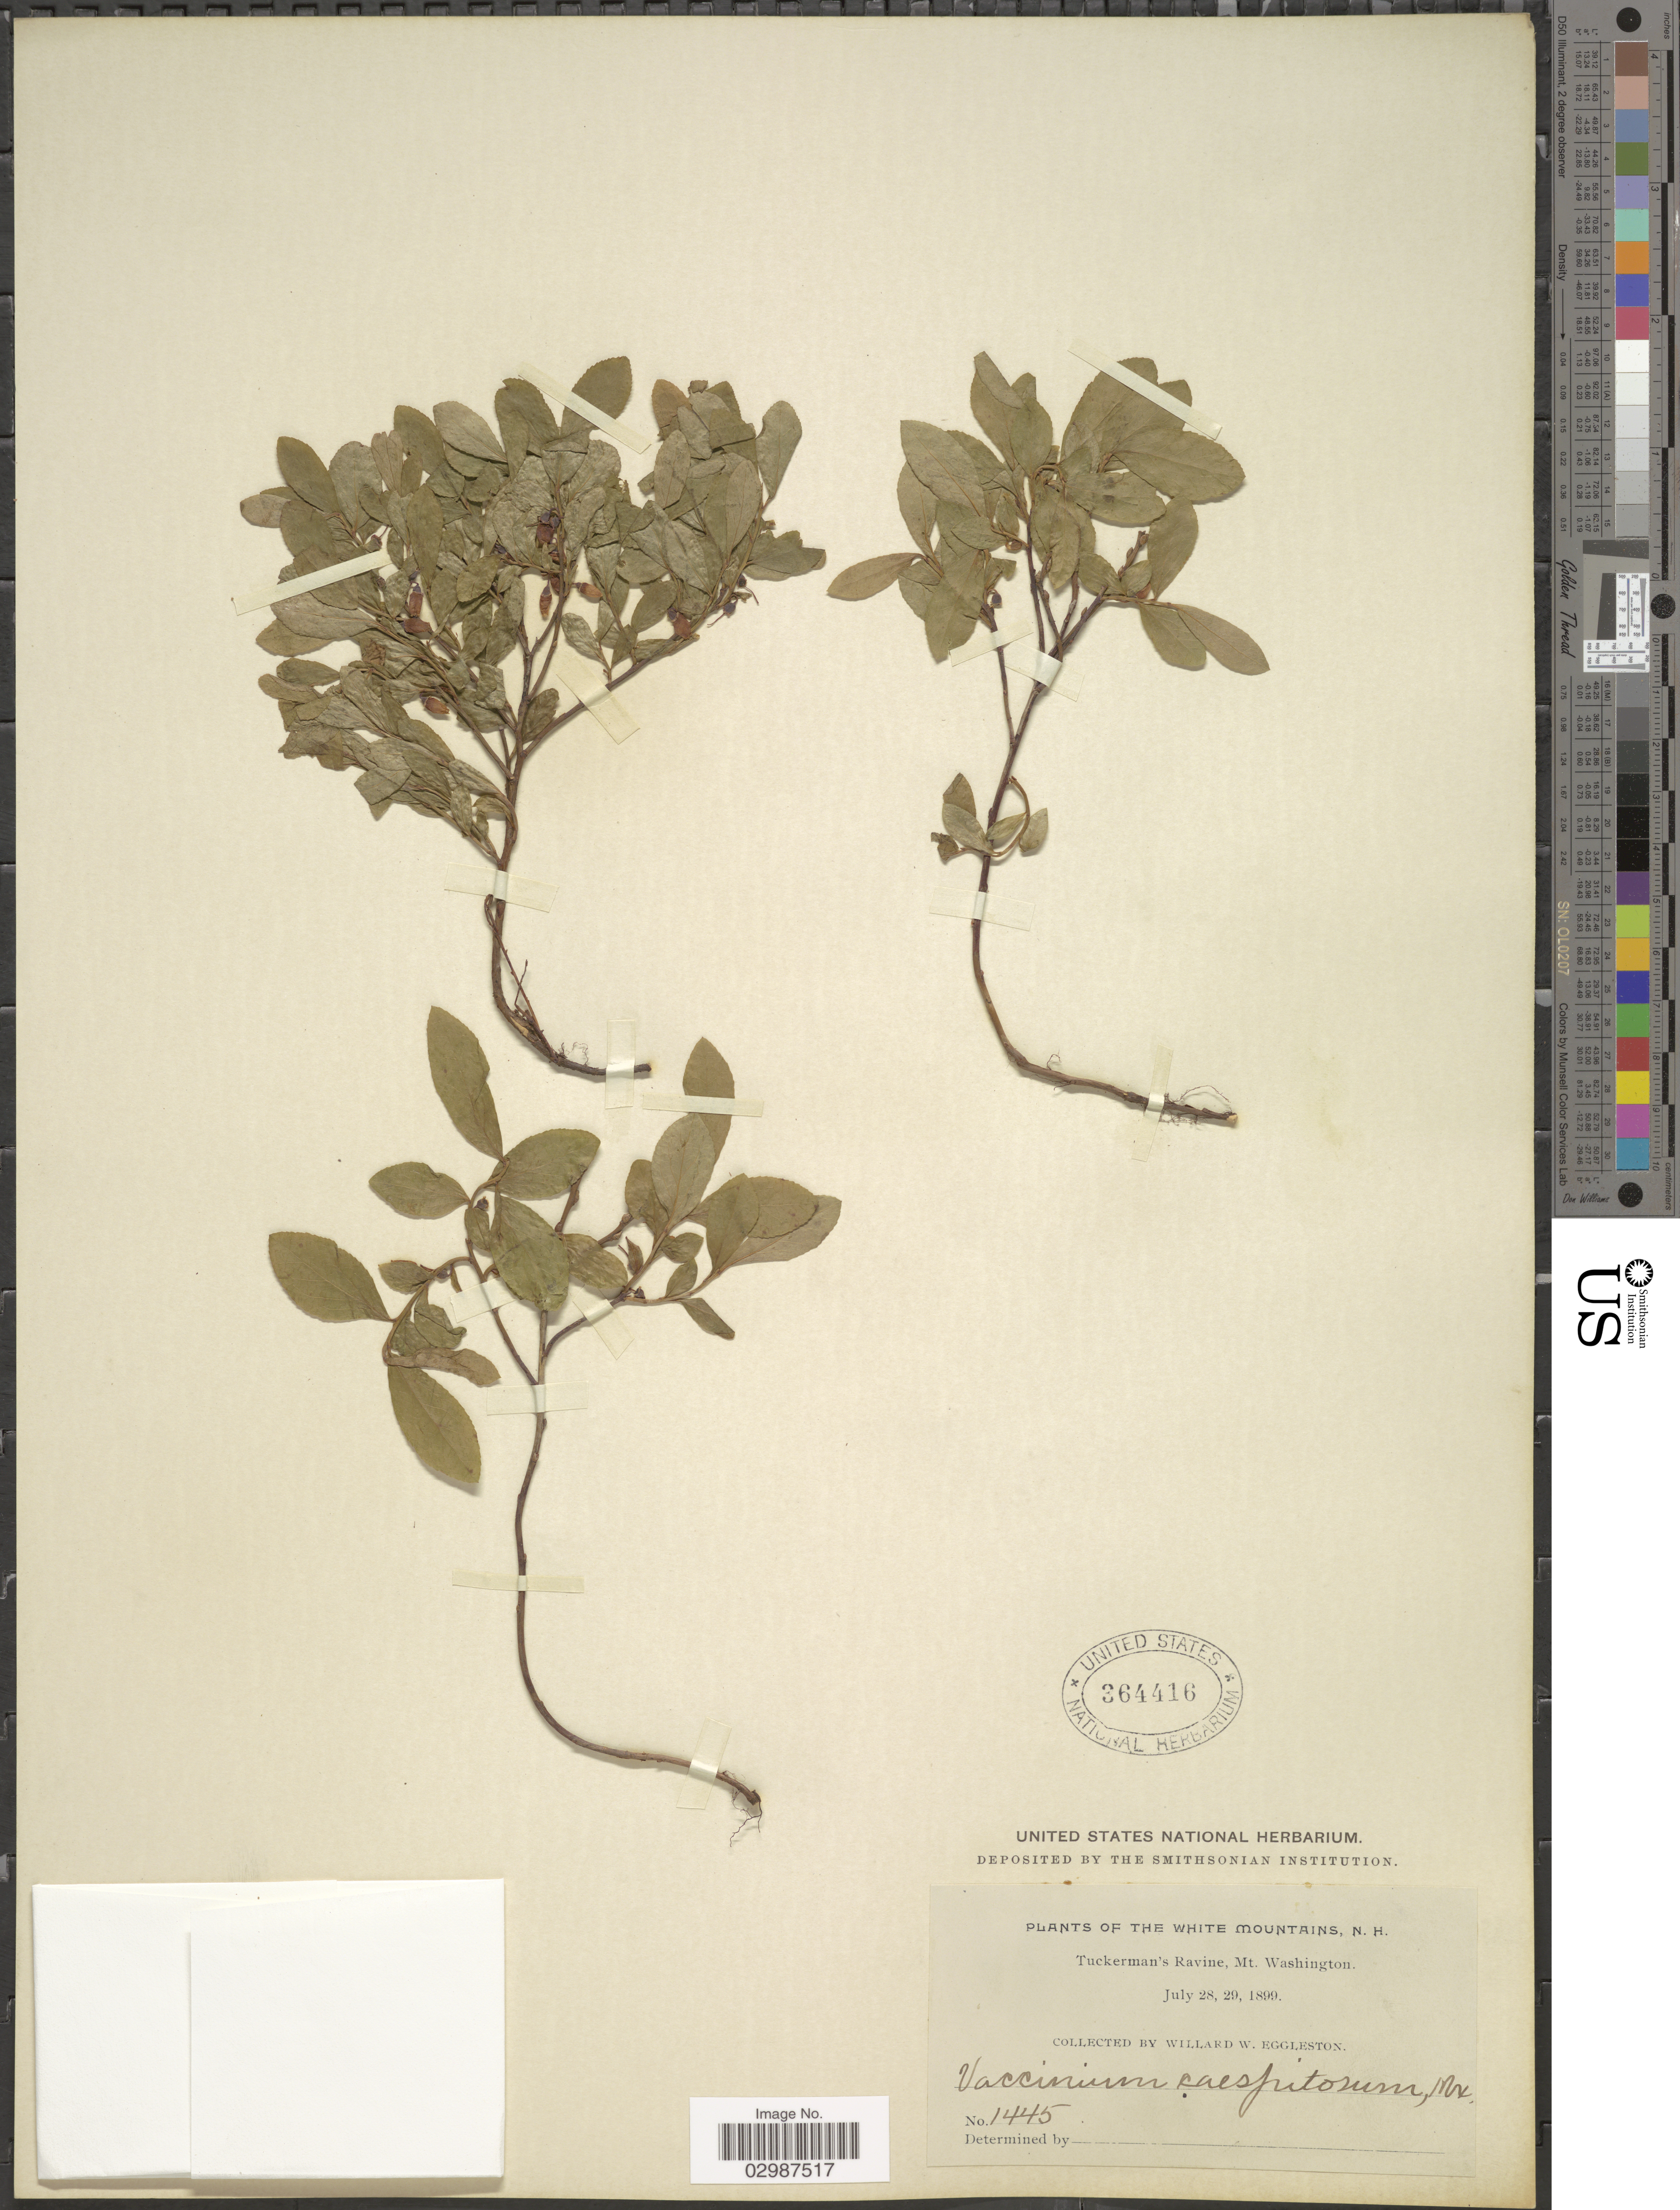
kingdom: Plantae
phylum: Tracheophyta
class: Magnoliopsida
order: Ericales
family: Ericaceae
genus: Vaccinium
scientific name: Vaccinium caespitosum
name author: Michx.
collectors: W. W. Eggleston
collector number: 1445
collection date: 1899-07-28/1899-07-29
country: United States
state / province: New Hampshire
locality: The White Mountains, N.H. Tuckerman's Ravine, Mt. Washington.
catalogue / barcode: US 364416